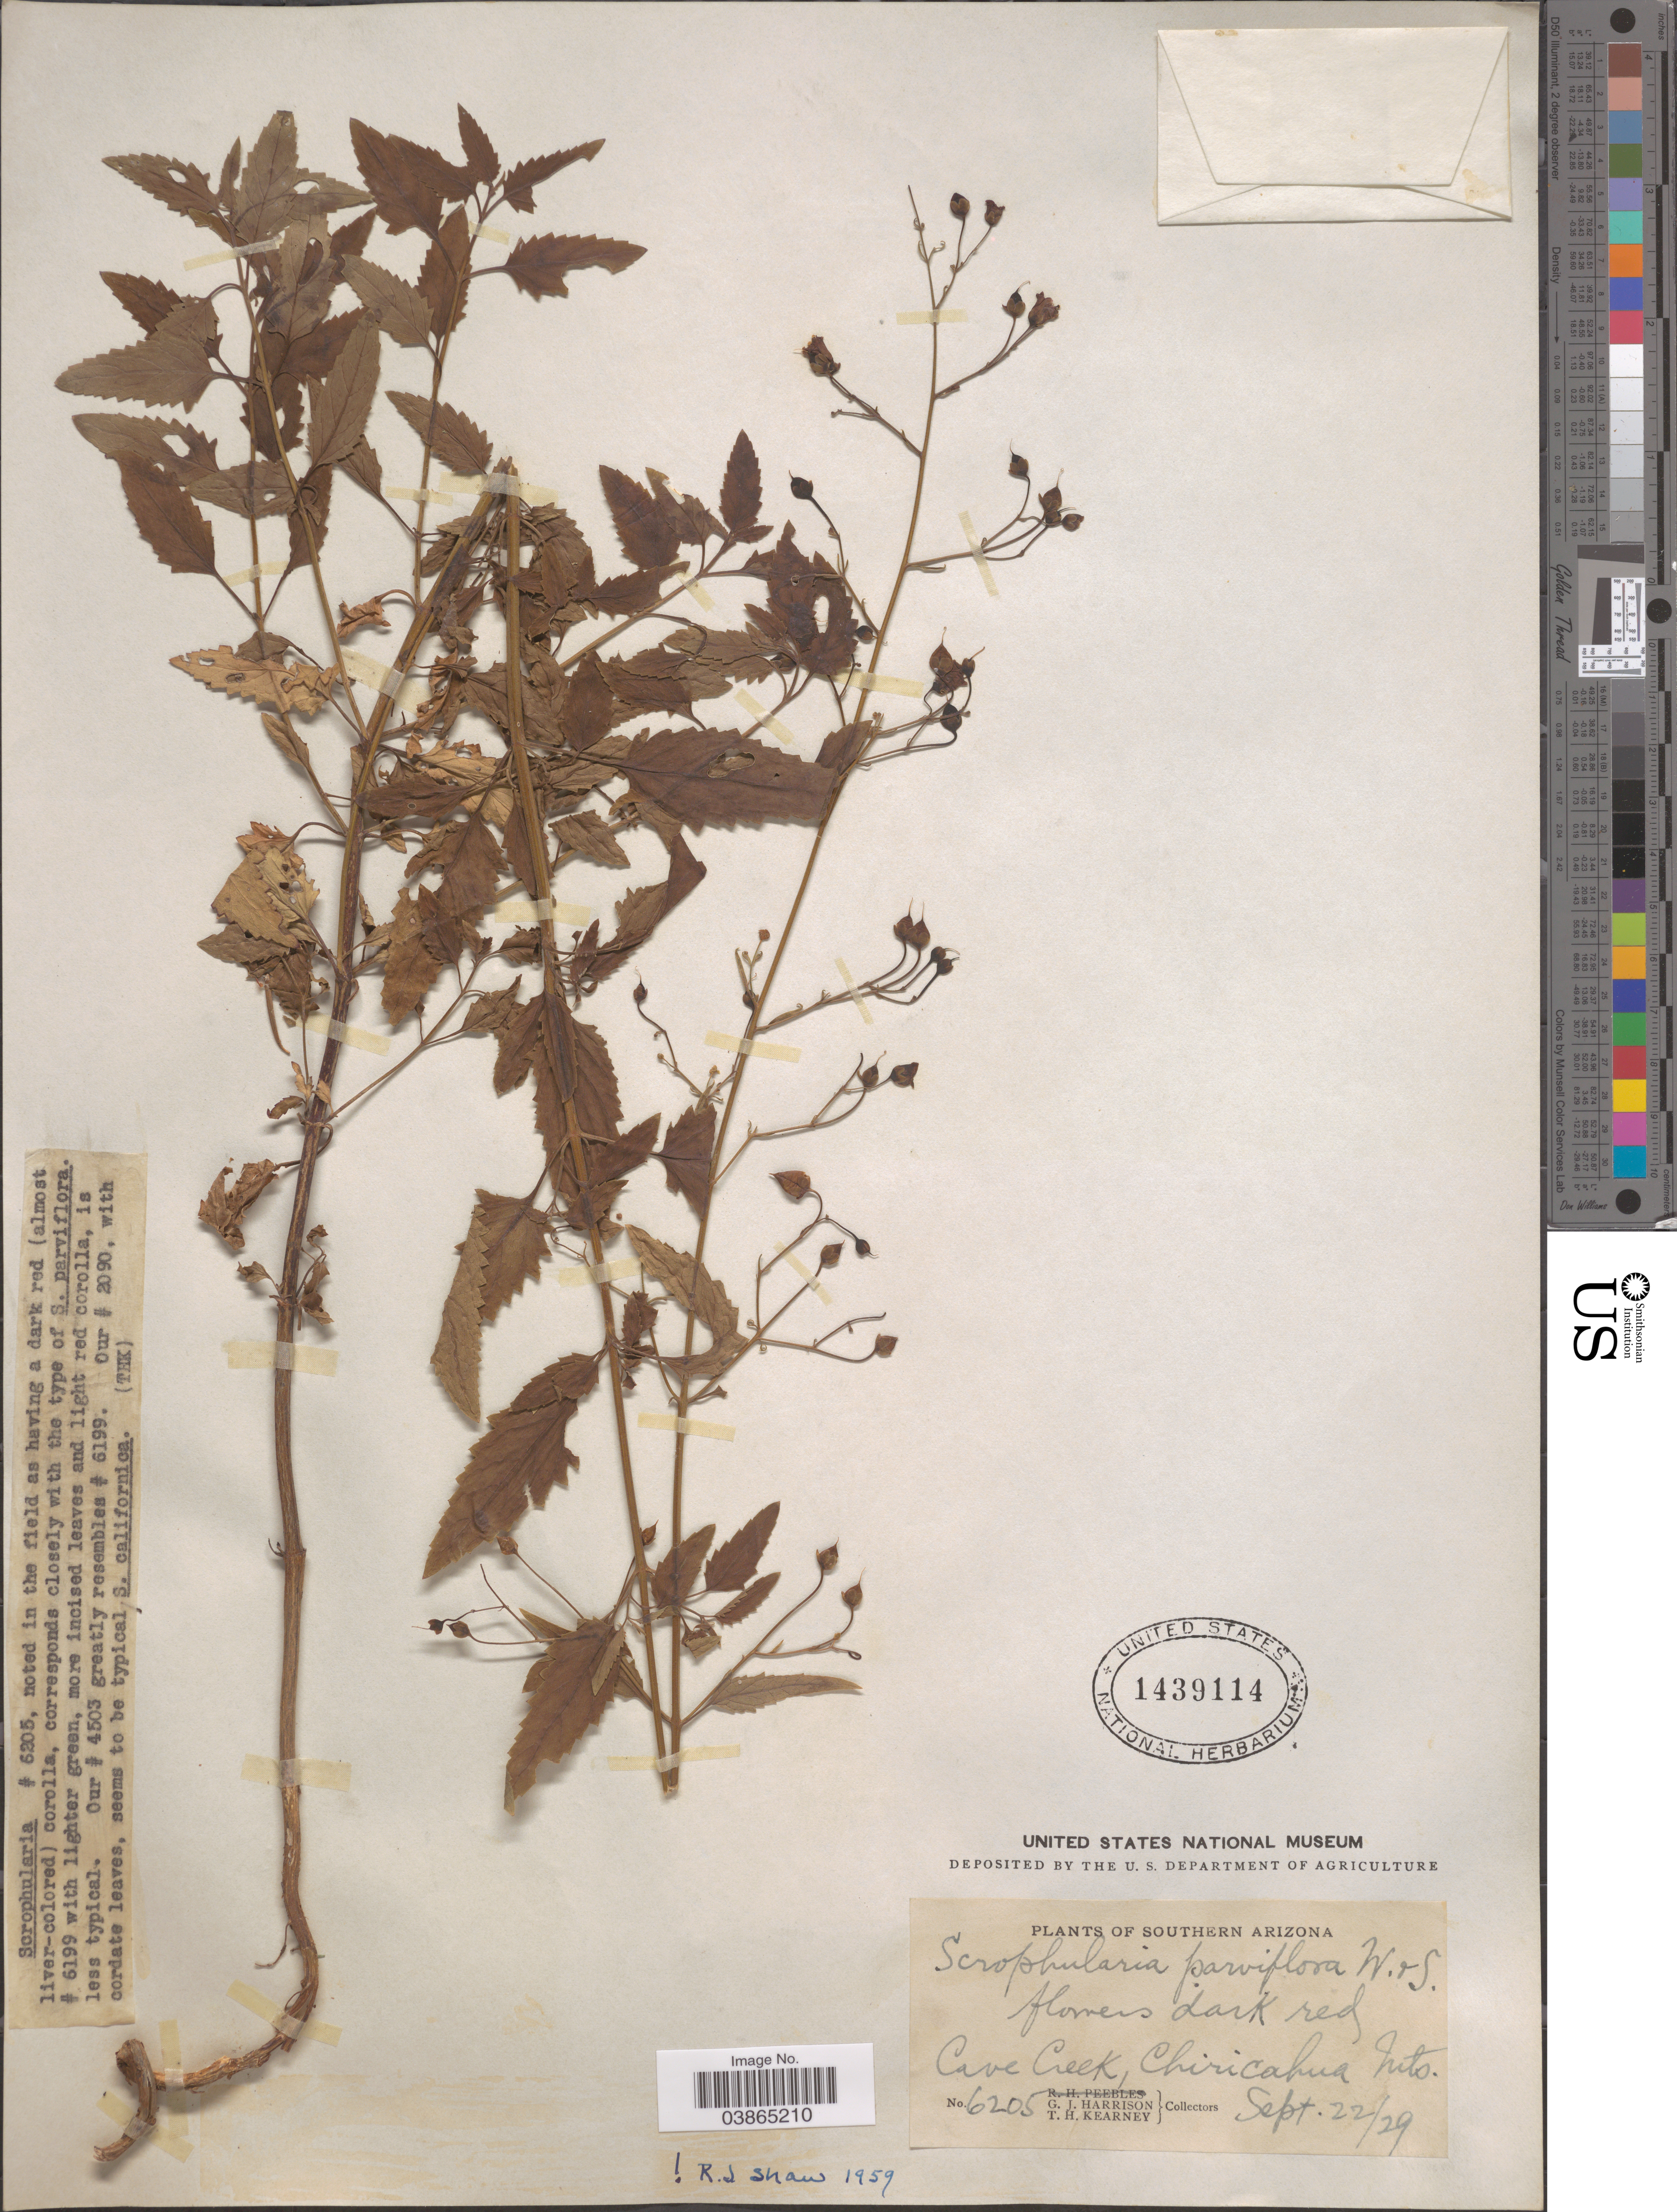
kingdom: Plantae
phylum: Tracheophyta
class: Magnoliopsida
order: Lamiales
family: Scrophulariaceae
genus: Scrophularia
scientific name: Scrophularia parviflora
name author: Wooton & Standl.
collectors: G. J. Harrison & T. H. Kearney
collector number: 6205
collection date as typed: Transcribed d/m/y: 22/9/29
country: United States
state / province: Arizona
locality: Southern Arizona. Cave Creek, Chiricahua Mts.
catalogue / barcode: US 1439114